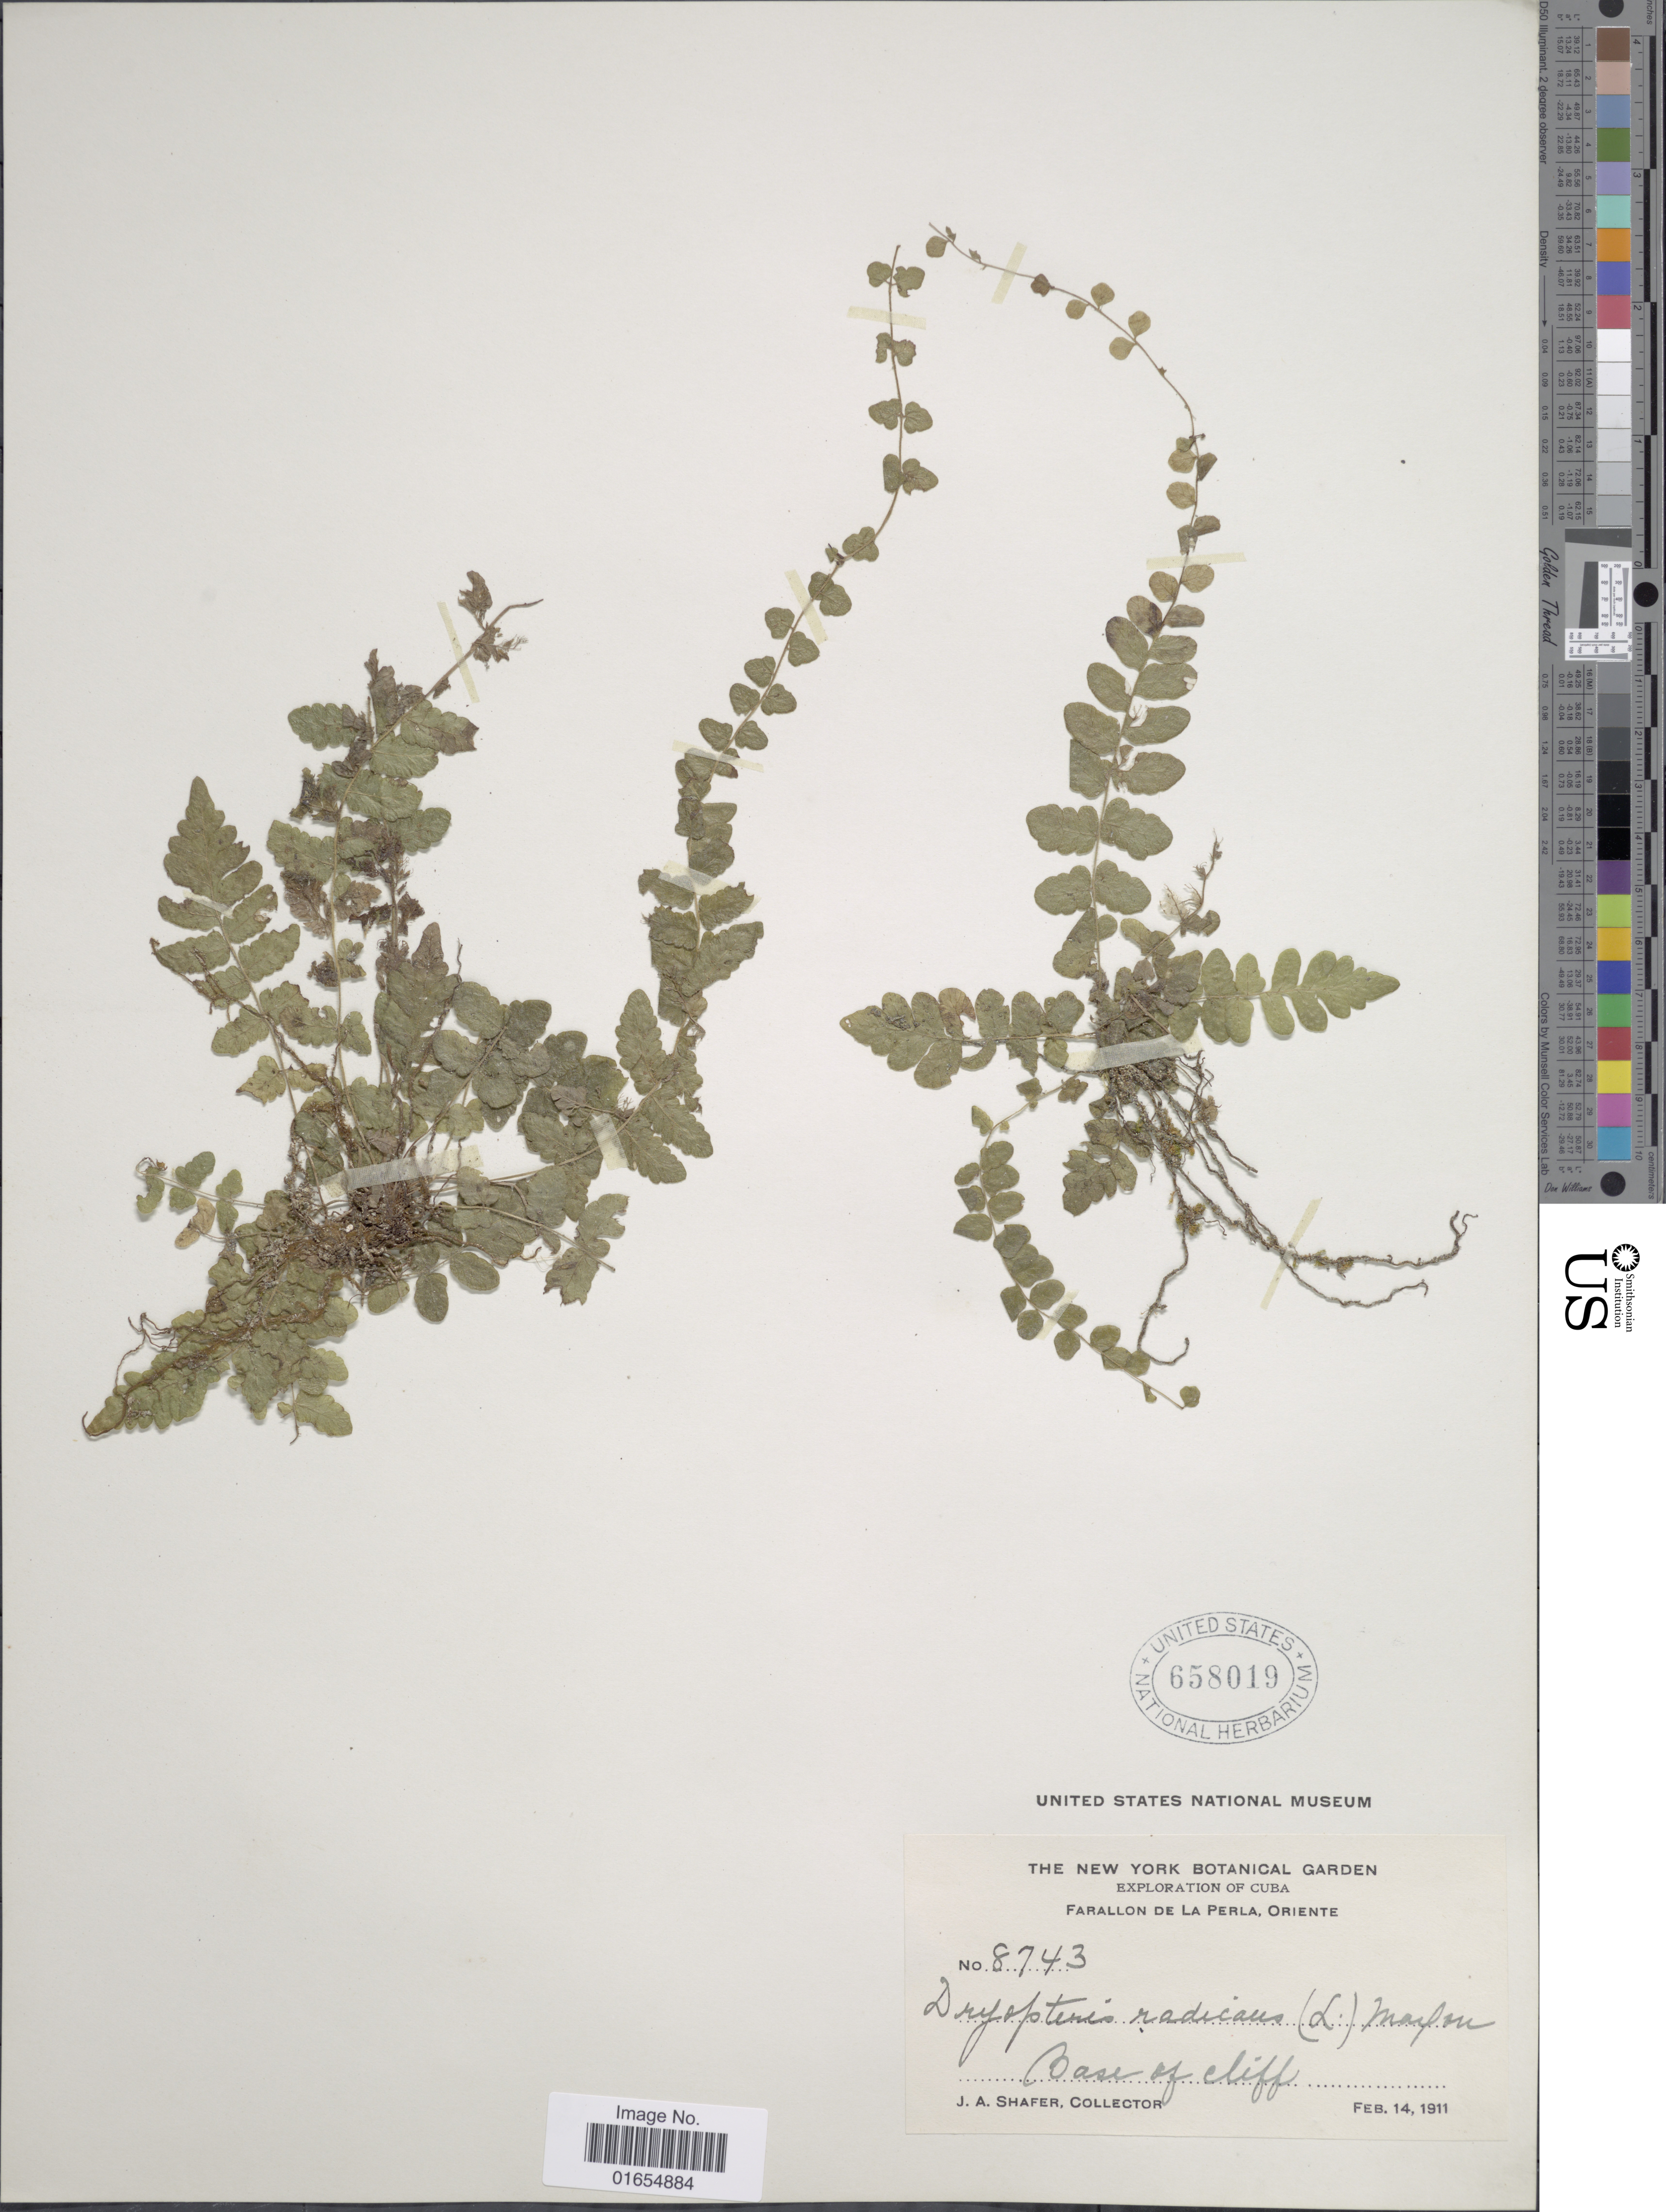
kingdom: Plantae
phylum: Tracheophyta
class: Polypodiopsida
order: Polypodiales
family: Thelypteridaceae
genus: Goniopteris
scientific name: Goniopteris reptans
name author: (J.F. Gmel.) C. Presl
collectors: J. A. Shafer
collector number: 8743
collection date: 1911-02-14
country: Cuba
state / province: Oriente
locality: Farallon de La Perla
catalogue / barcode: US 658019